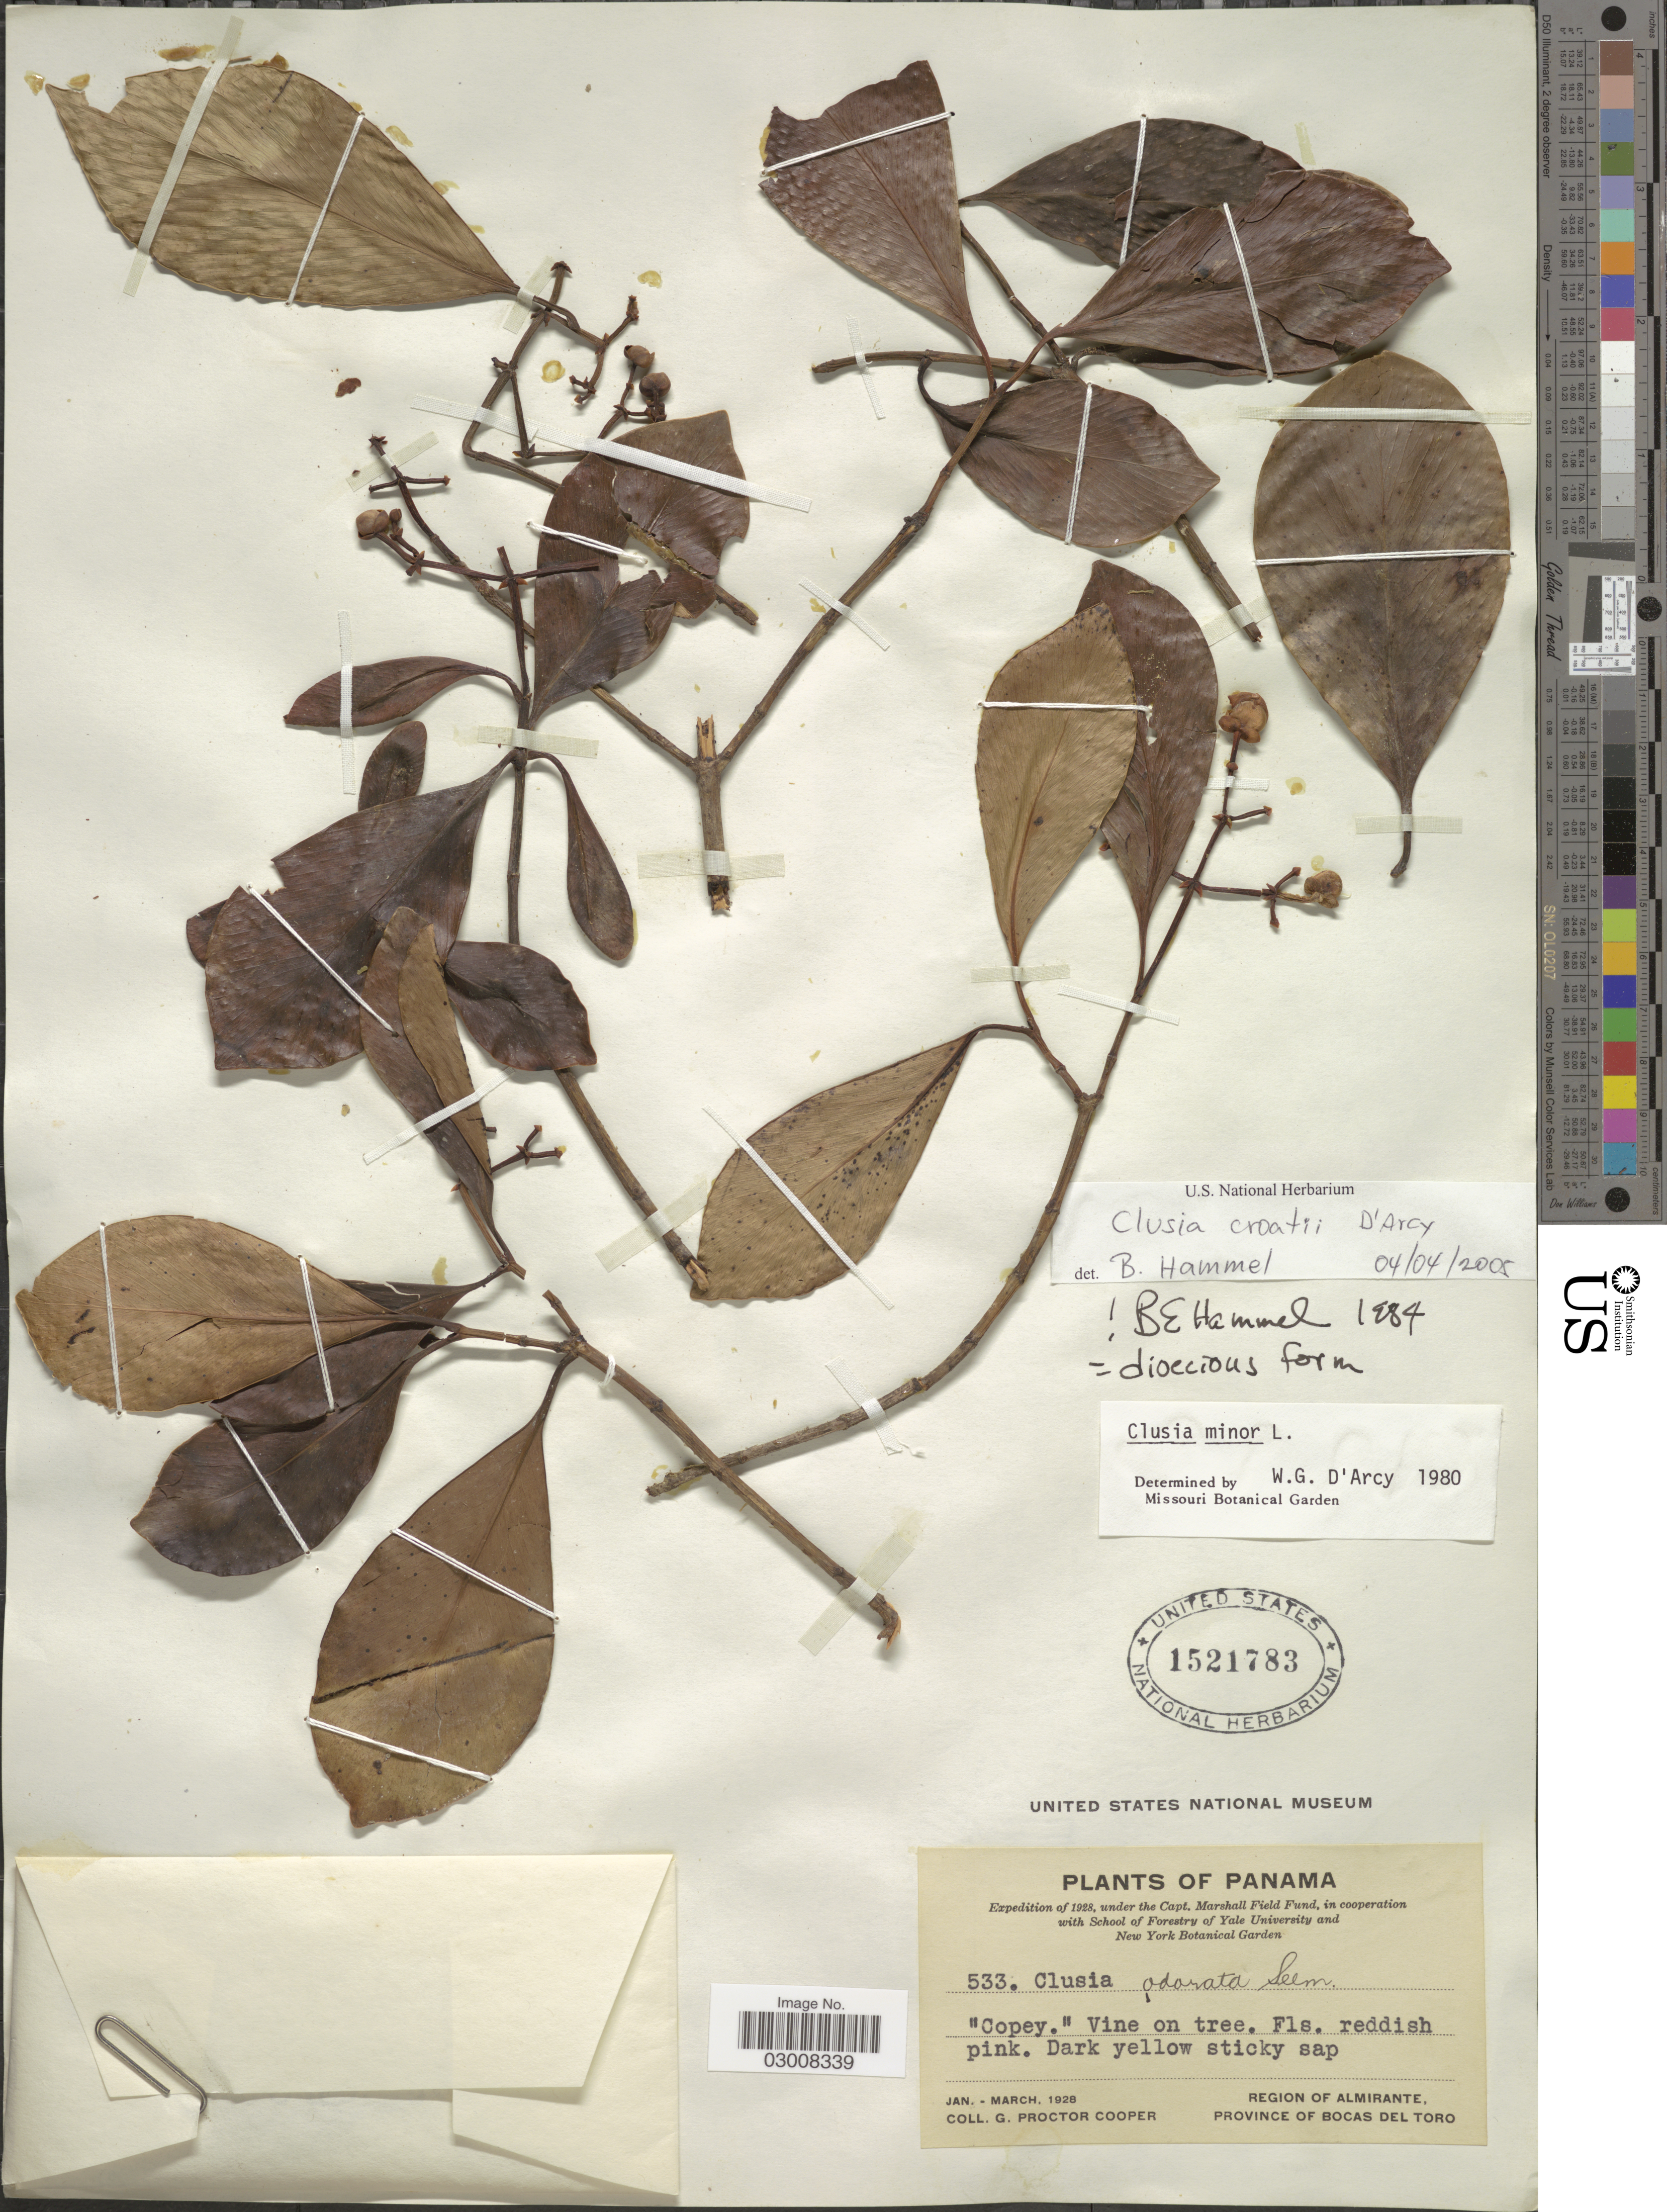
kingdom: Plantae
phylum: Tracheophyta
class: Magnoliopsida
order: Malpighiales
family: Clusiaceae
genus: Clusia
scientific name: Clusia croatii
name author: D'Arcy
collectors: G. Cooper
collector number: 533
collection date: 1928-01/1928-03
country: Panama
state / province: Bocas del Toro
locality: Region of Almirante.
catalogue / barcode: US 1521783